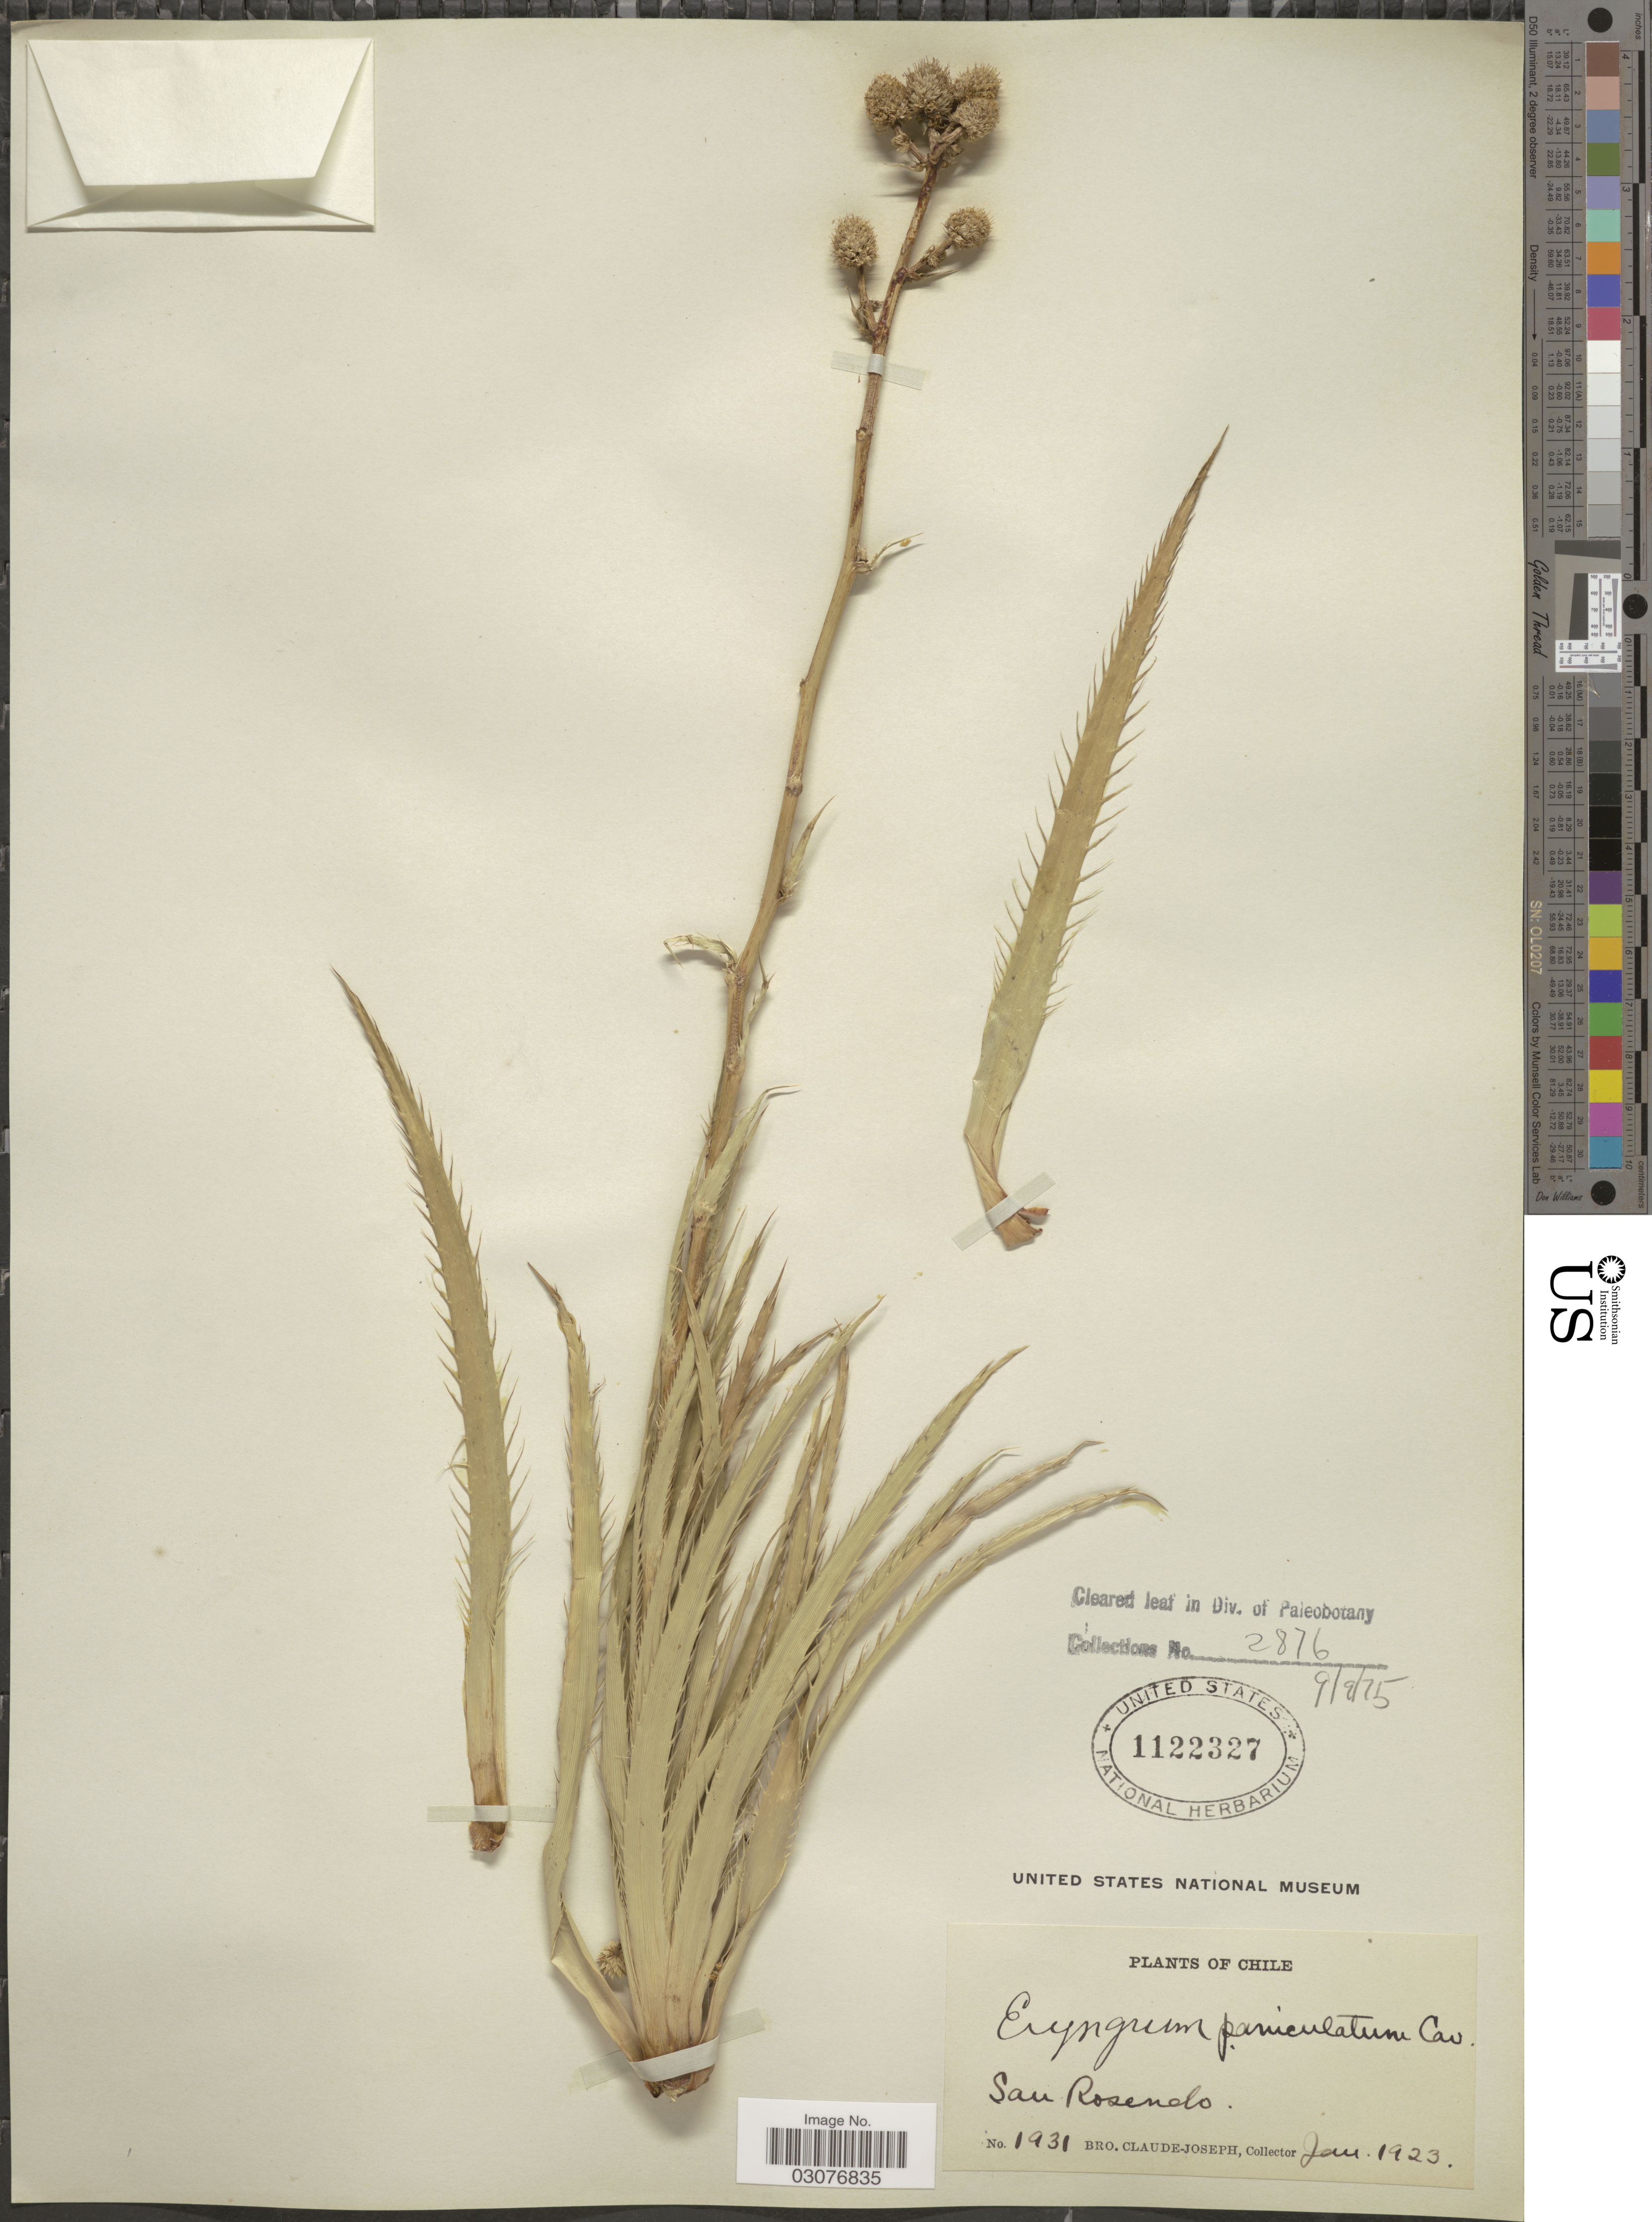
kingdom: Plantae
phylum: Tracheophyta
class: Magnoliopsida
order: Apiales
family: Apiaceae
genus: Eryngium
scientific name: Eryngium paniculatum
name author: Dombey ex Cav. & F. Delaroche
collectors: Bro. Claude-Joseph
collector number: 1931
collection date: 1923-01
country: Chile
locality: San Rosendo.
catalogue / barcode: US 1122327